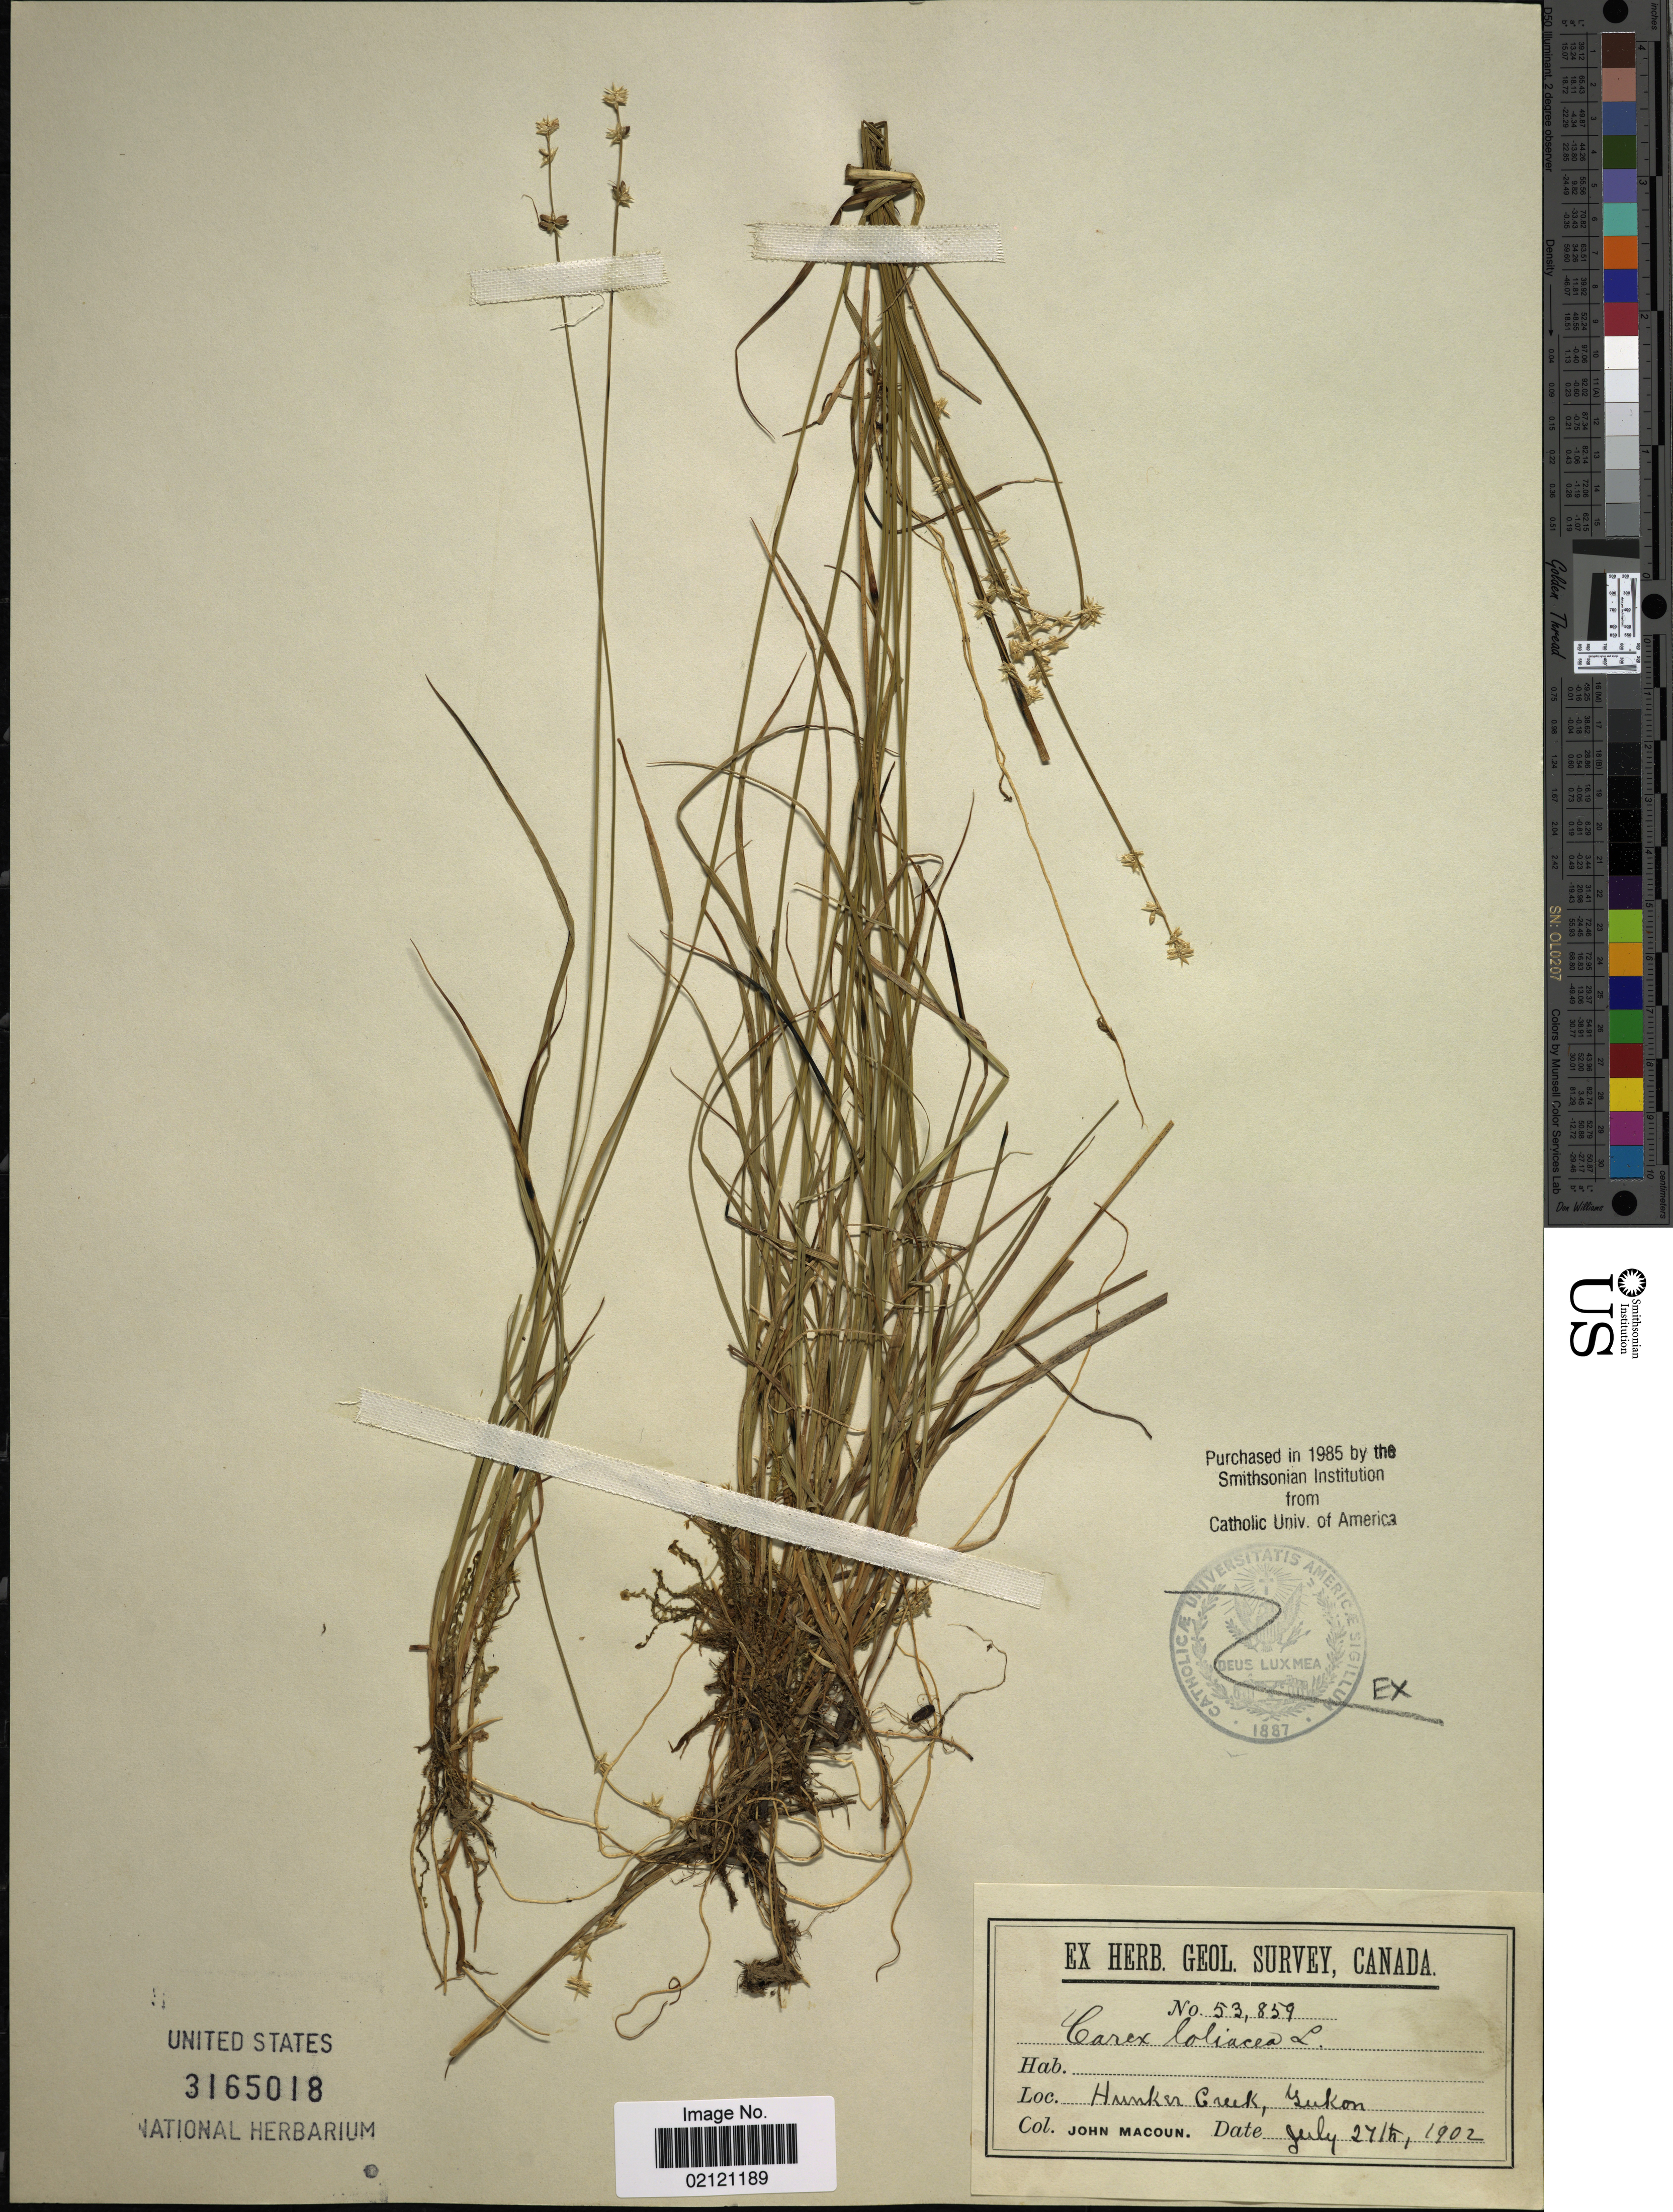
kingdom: Plantae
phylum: Tracheophyta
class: Liliopsida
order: Poales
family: Cyperaceae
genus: Carex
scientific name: Carex loliacea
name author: L.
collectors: J. Macoun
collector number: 53859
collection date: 1902-07-27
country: Canada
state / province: Yukon Territory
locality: Hunker Creek, Yukon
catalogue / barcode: US 3165018